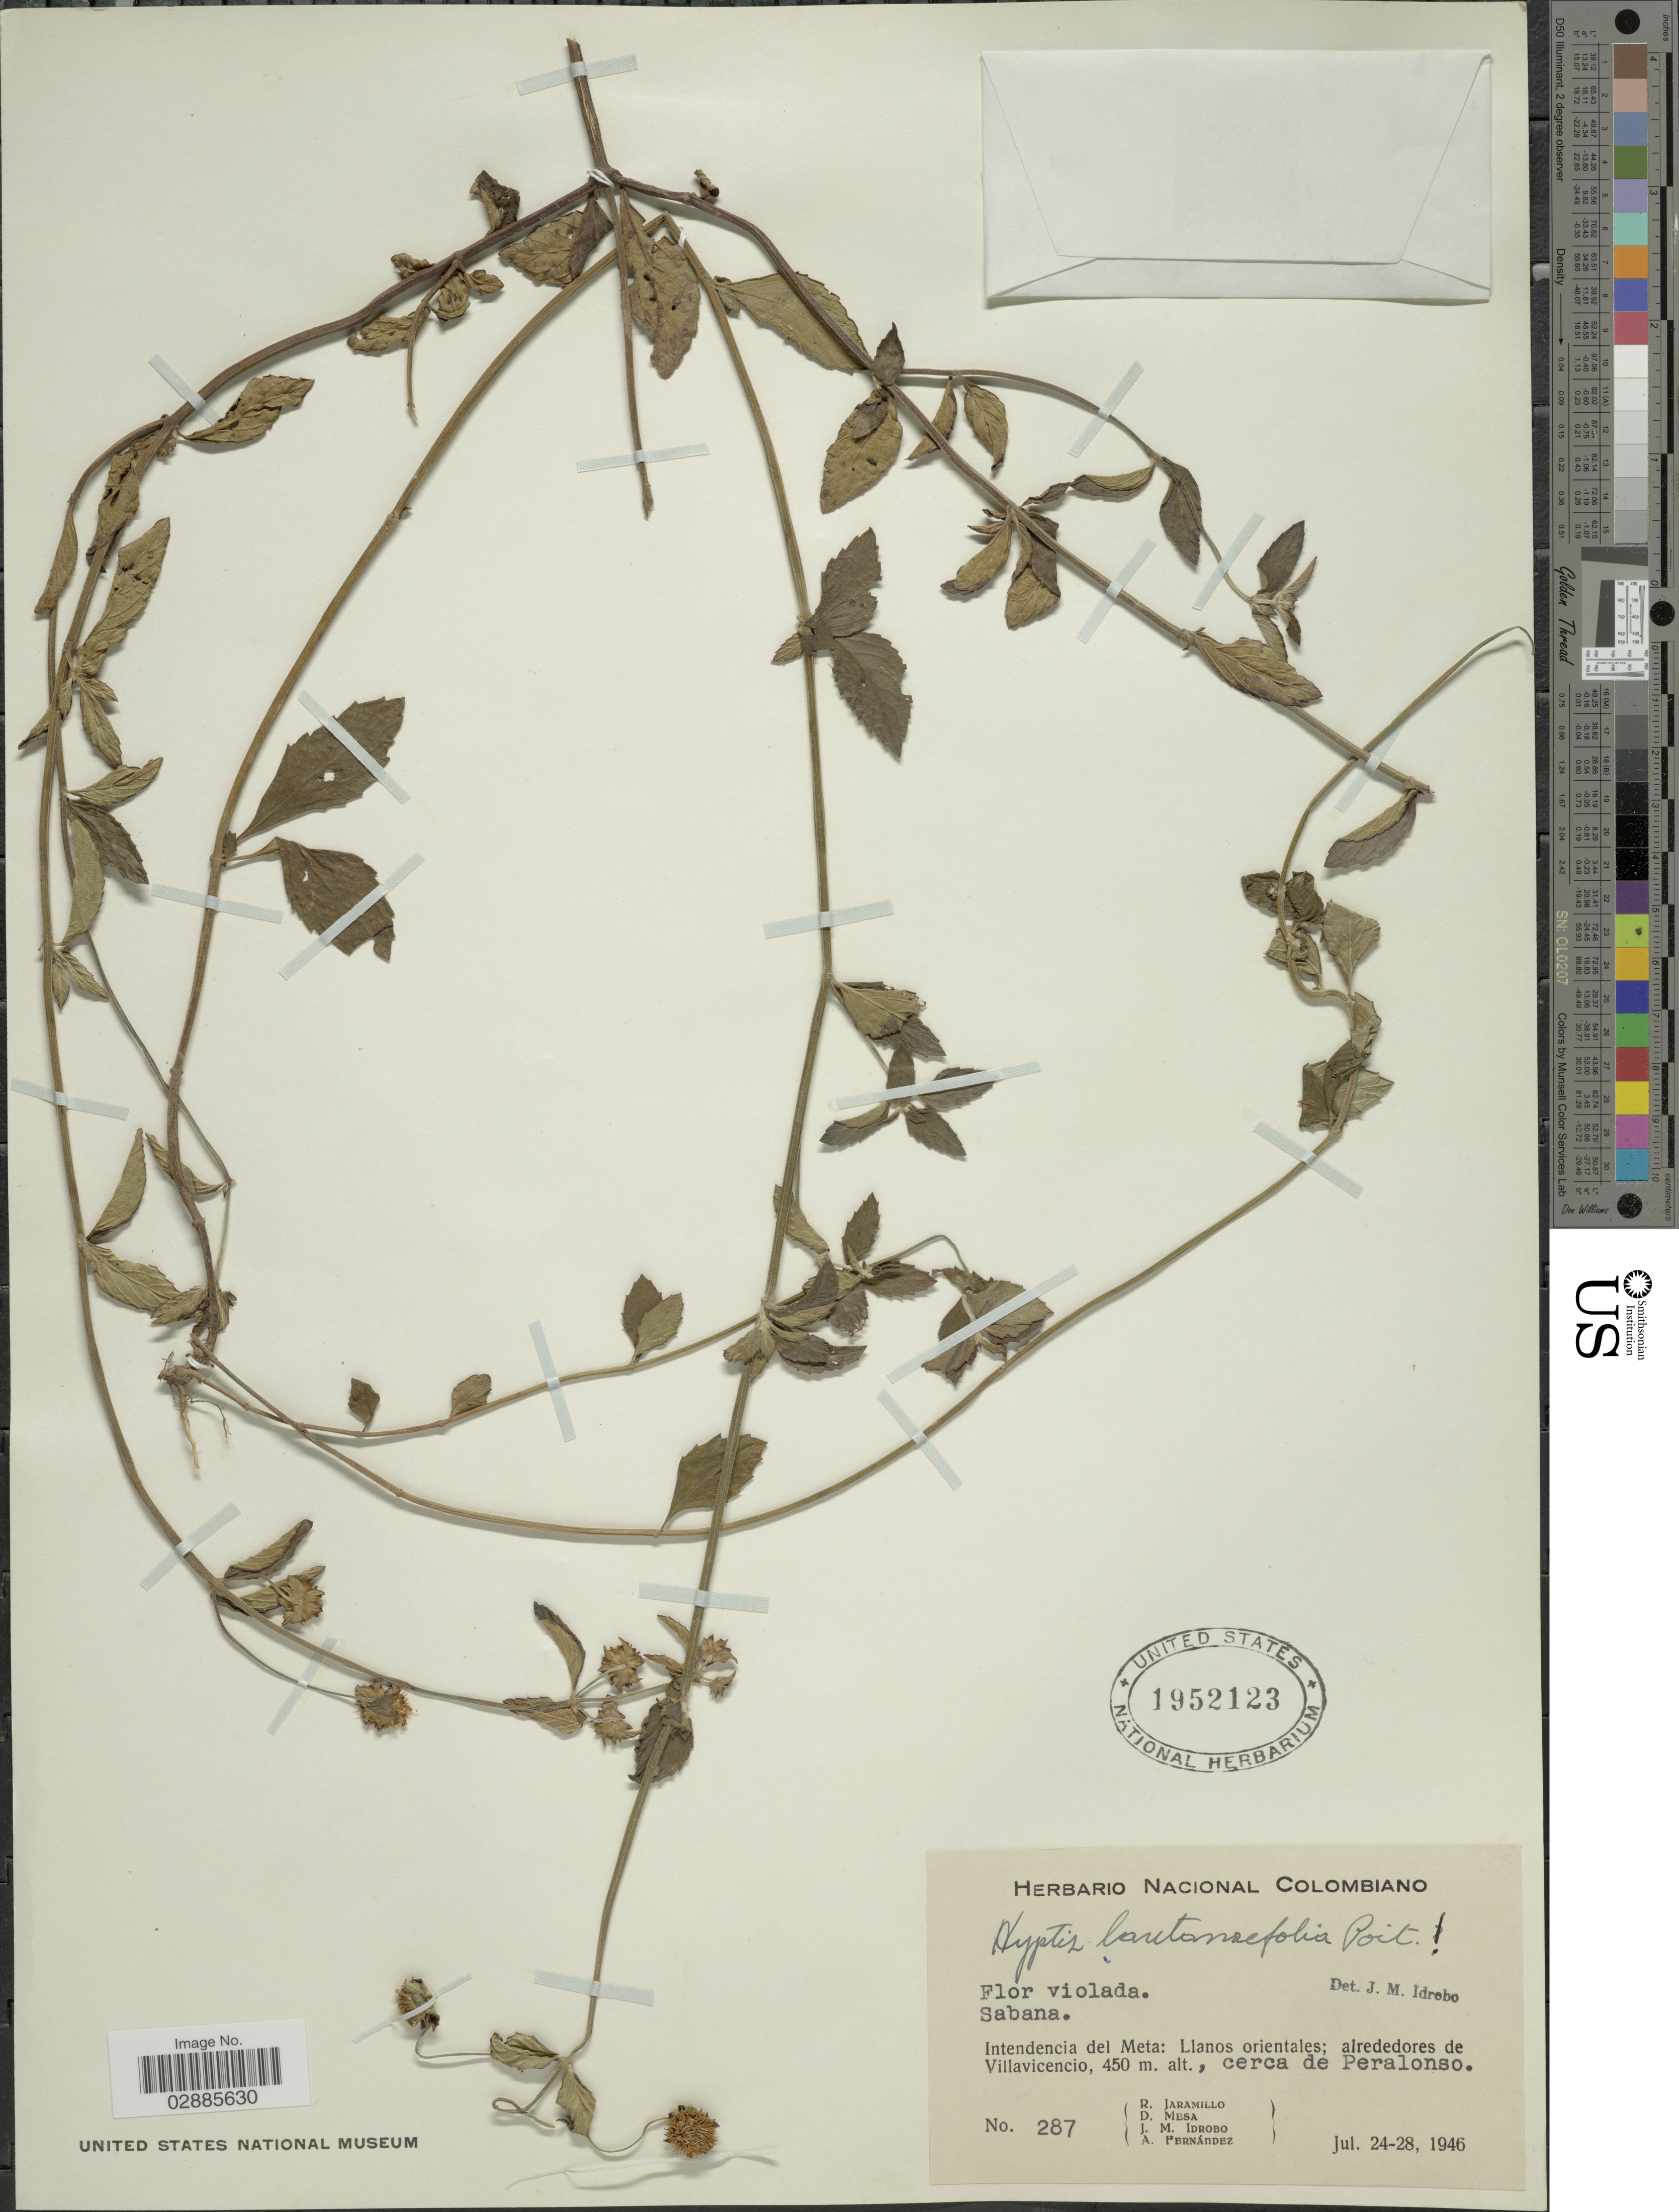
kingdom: Plantae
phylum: Tracheophyta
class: Magnoliopsida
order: Lamiales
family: Lamiaceae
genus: Hyptis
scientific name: Hyptis lantanifolia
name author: Poit.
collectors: R. Jaramillo, D. Mesa, J. M. Idrobo & A. Fernández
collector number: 287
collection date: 1946-07-24/1946-07-28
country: Colombia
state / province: Meta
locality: Intendencia del Meta: Llanos orientales; alrededores de Villavicencio, cerca de Peralonso.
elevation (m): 450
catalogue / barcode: US 1952123